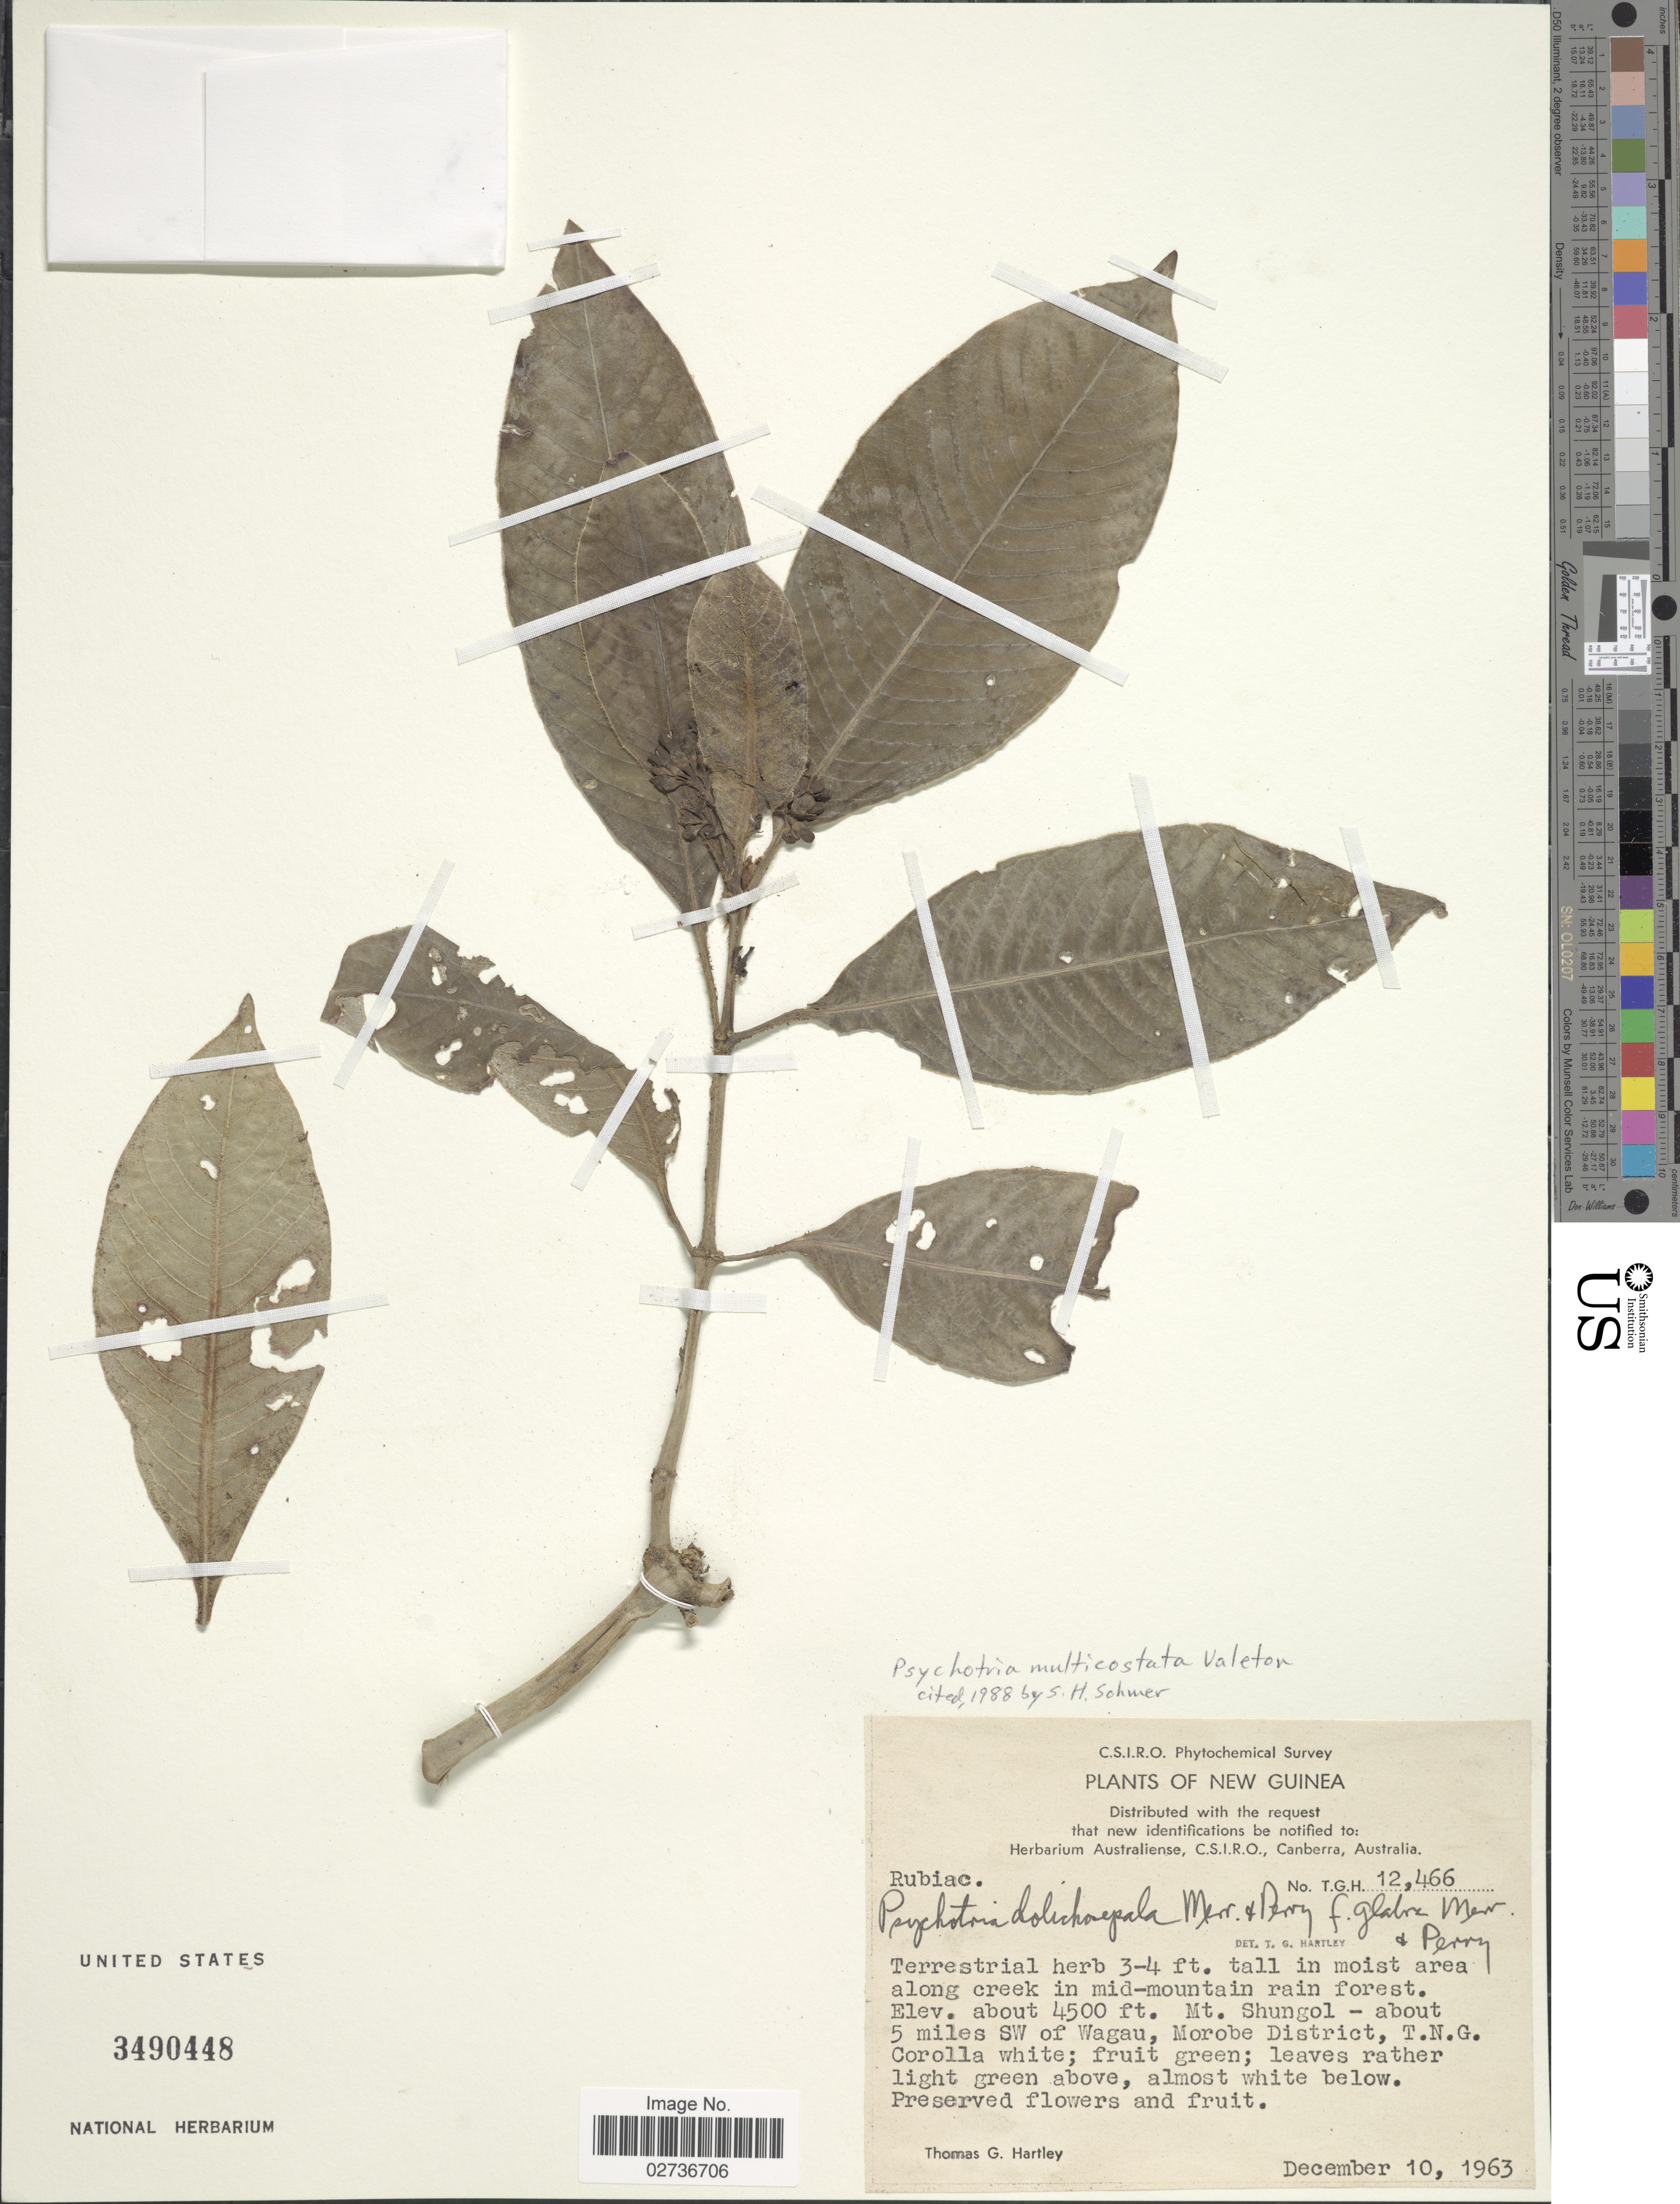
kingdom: Plantae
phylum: Tracheophyta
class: Magnoliopsida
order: Gentianales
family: Rubiaceae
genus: Psychotria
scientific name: Psychotria multicostata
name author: Valeton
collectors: T. G. Hartley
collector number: T.G.H. 12466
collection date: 1963-12-10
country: Papua New Guinea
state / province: Morobe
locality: New Guinea, Mt. Shungol, about 5 miles SW of Wagau, Morobe District, T.N.G.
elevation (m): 1372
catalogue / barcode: US 3490448